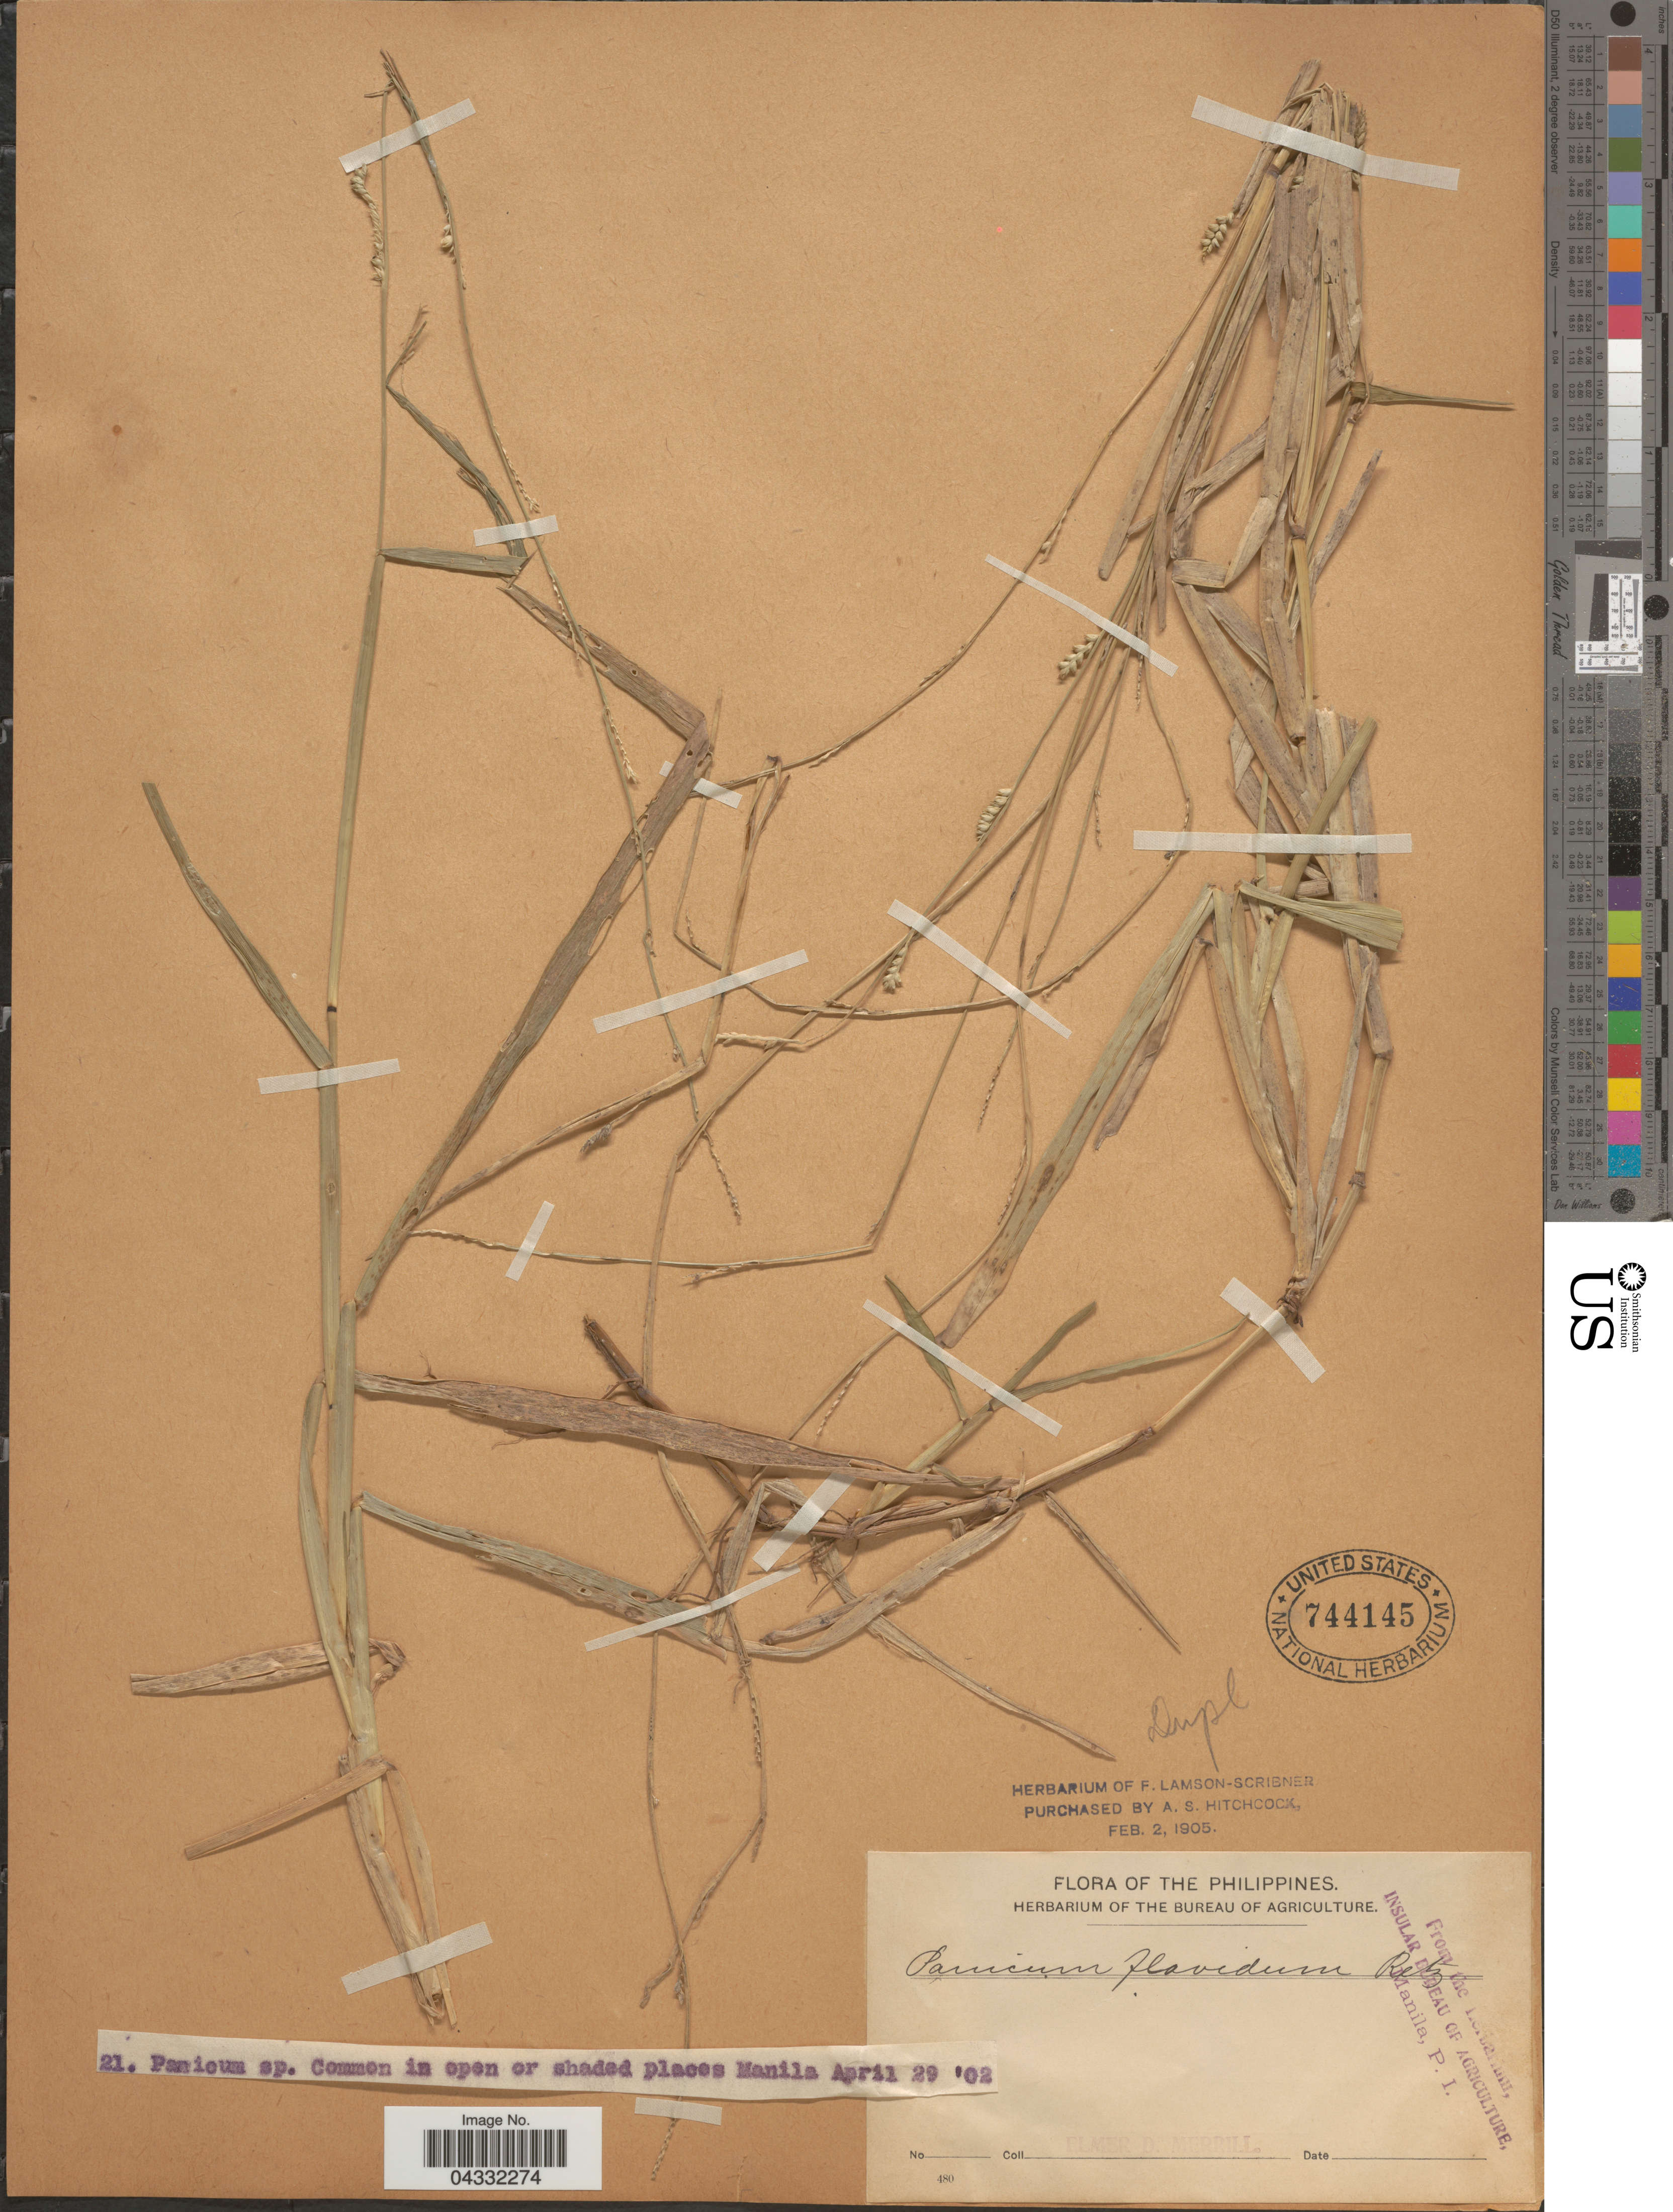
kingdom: Plantae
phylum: Tracheophyta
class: Liliopsida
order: Poales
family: Poaceae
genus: Setaria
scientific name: Setaria flavida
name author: (Retz.) Veldkamp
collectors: E. D. Merrill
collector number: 21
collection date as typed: Transcribed d/m/y: 29/4/2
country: Philippines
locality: Manila.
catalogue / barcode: US 744145